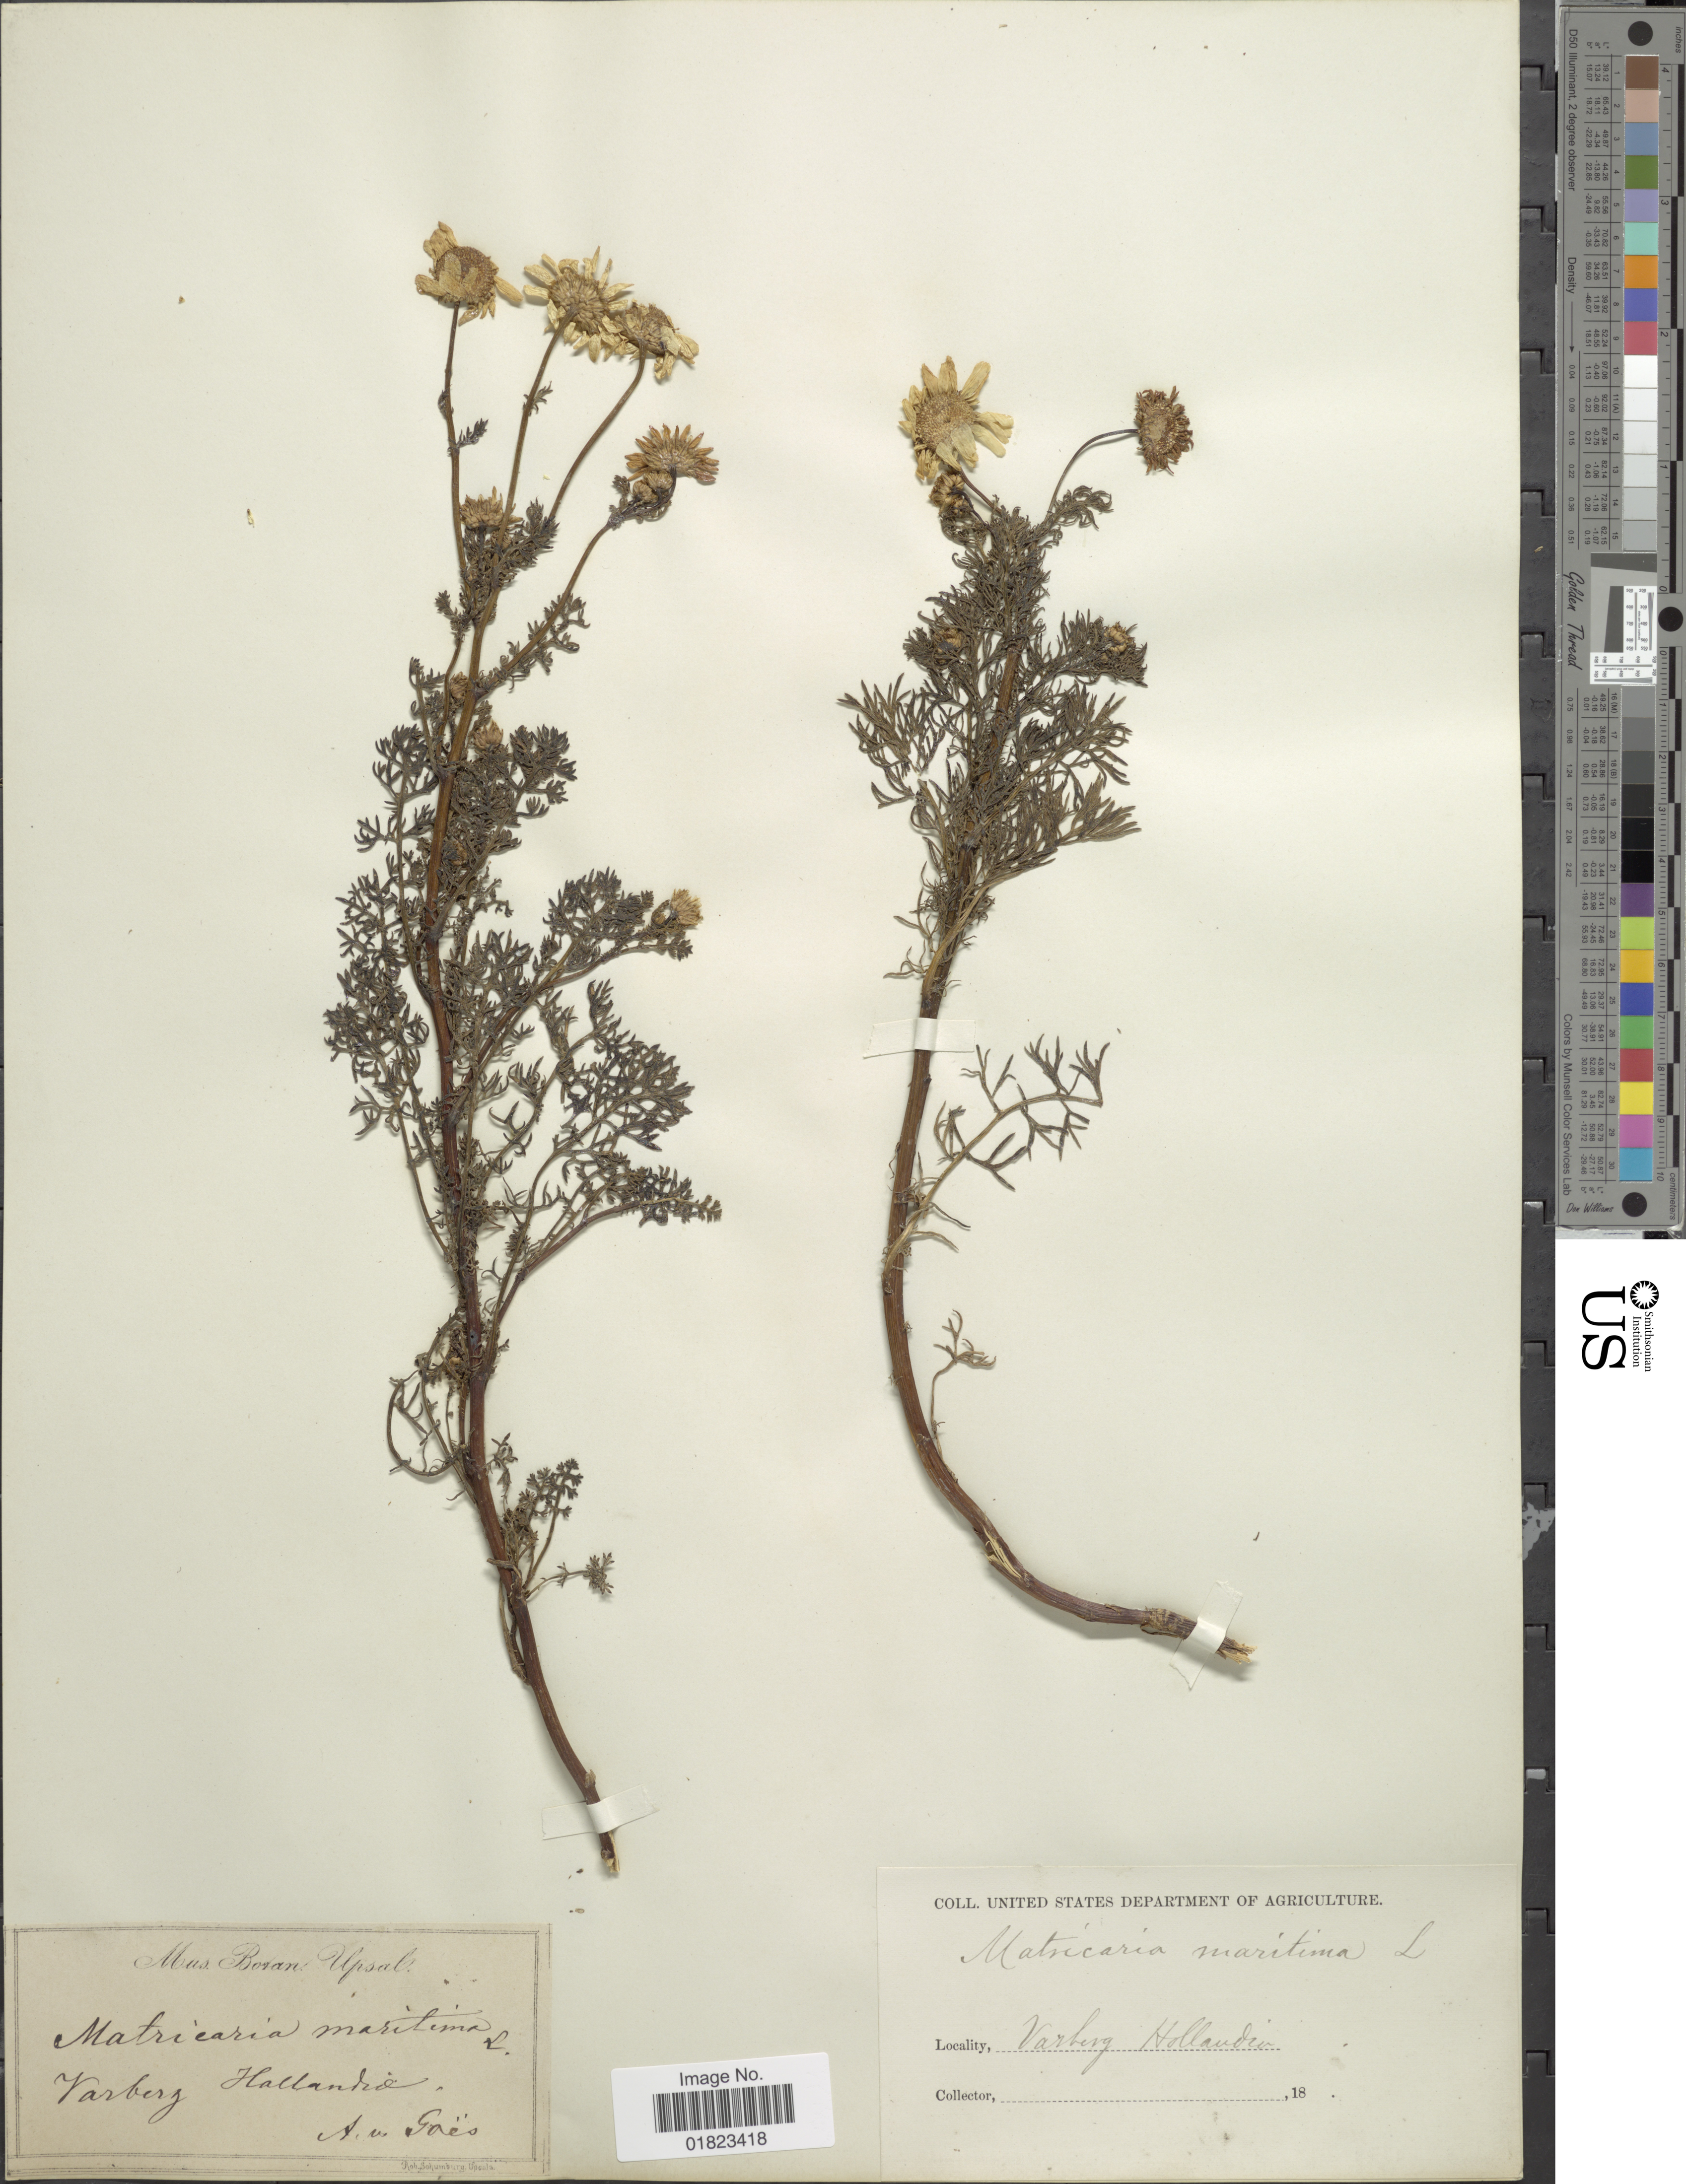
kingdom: Plantae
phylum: Tracheophyta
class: Magnoliopsida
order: Asterales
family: Asteraceae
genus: Tripleurospermum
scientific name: Tripleurospermum perforatum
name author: (Mérat) Laínz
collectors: A. Goes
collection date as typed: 18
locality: Vazberg Hollandia.